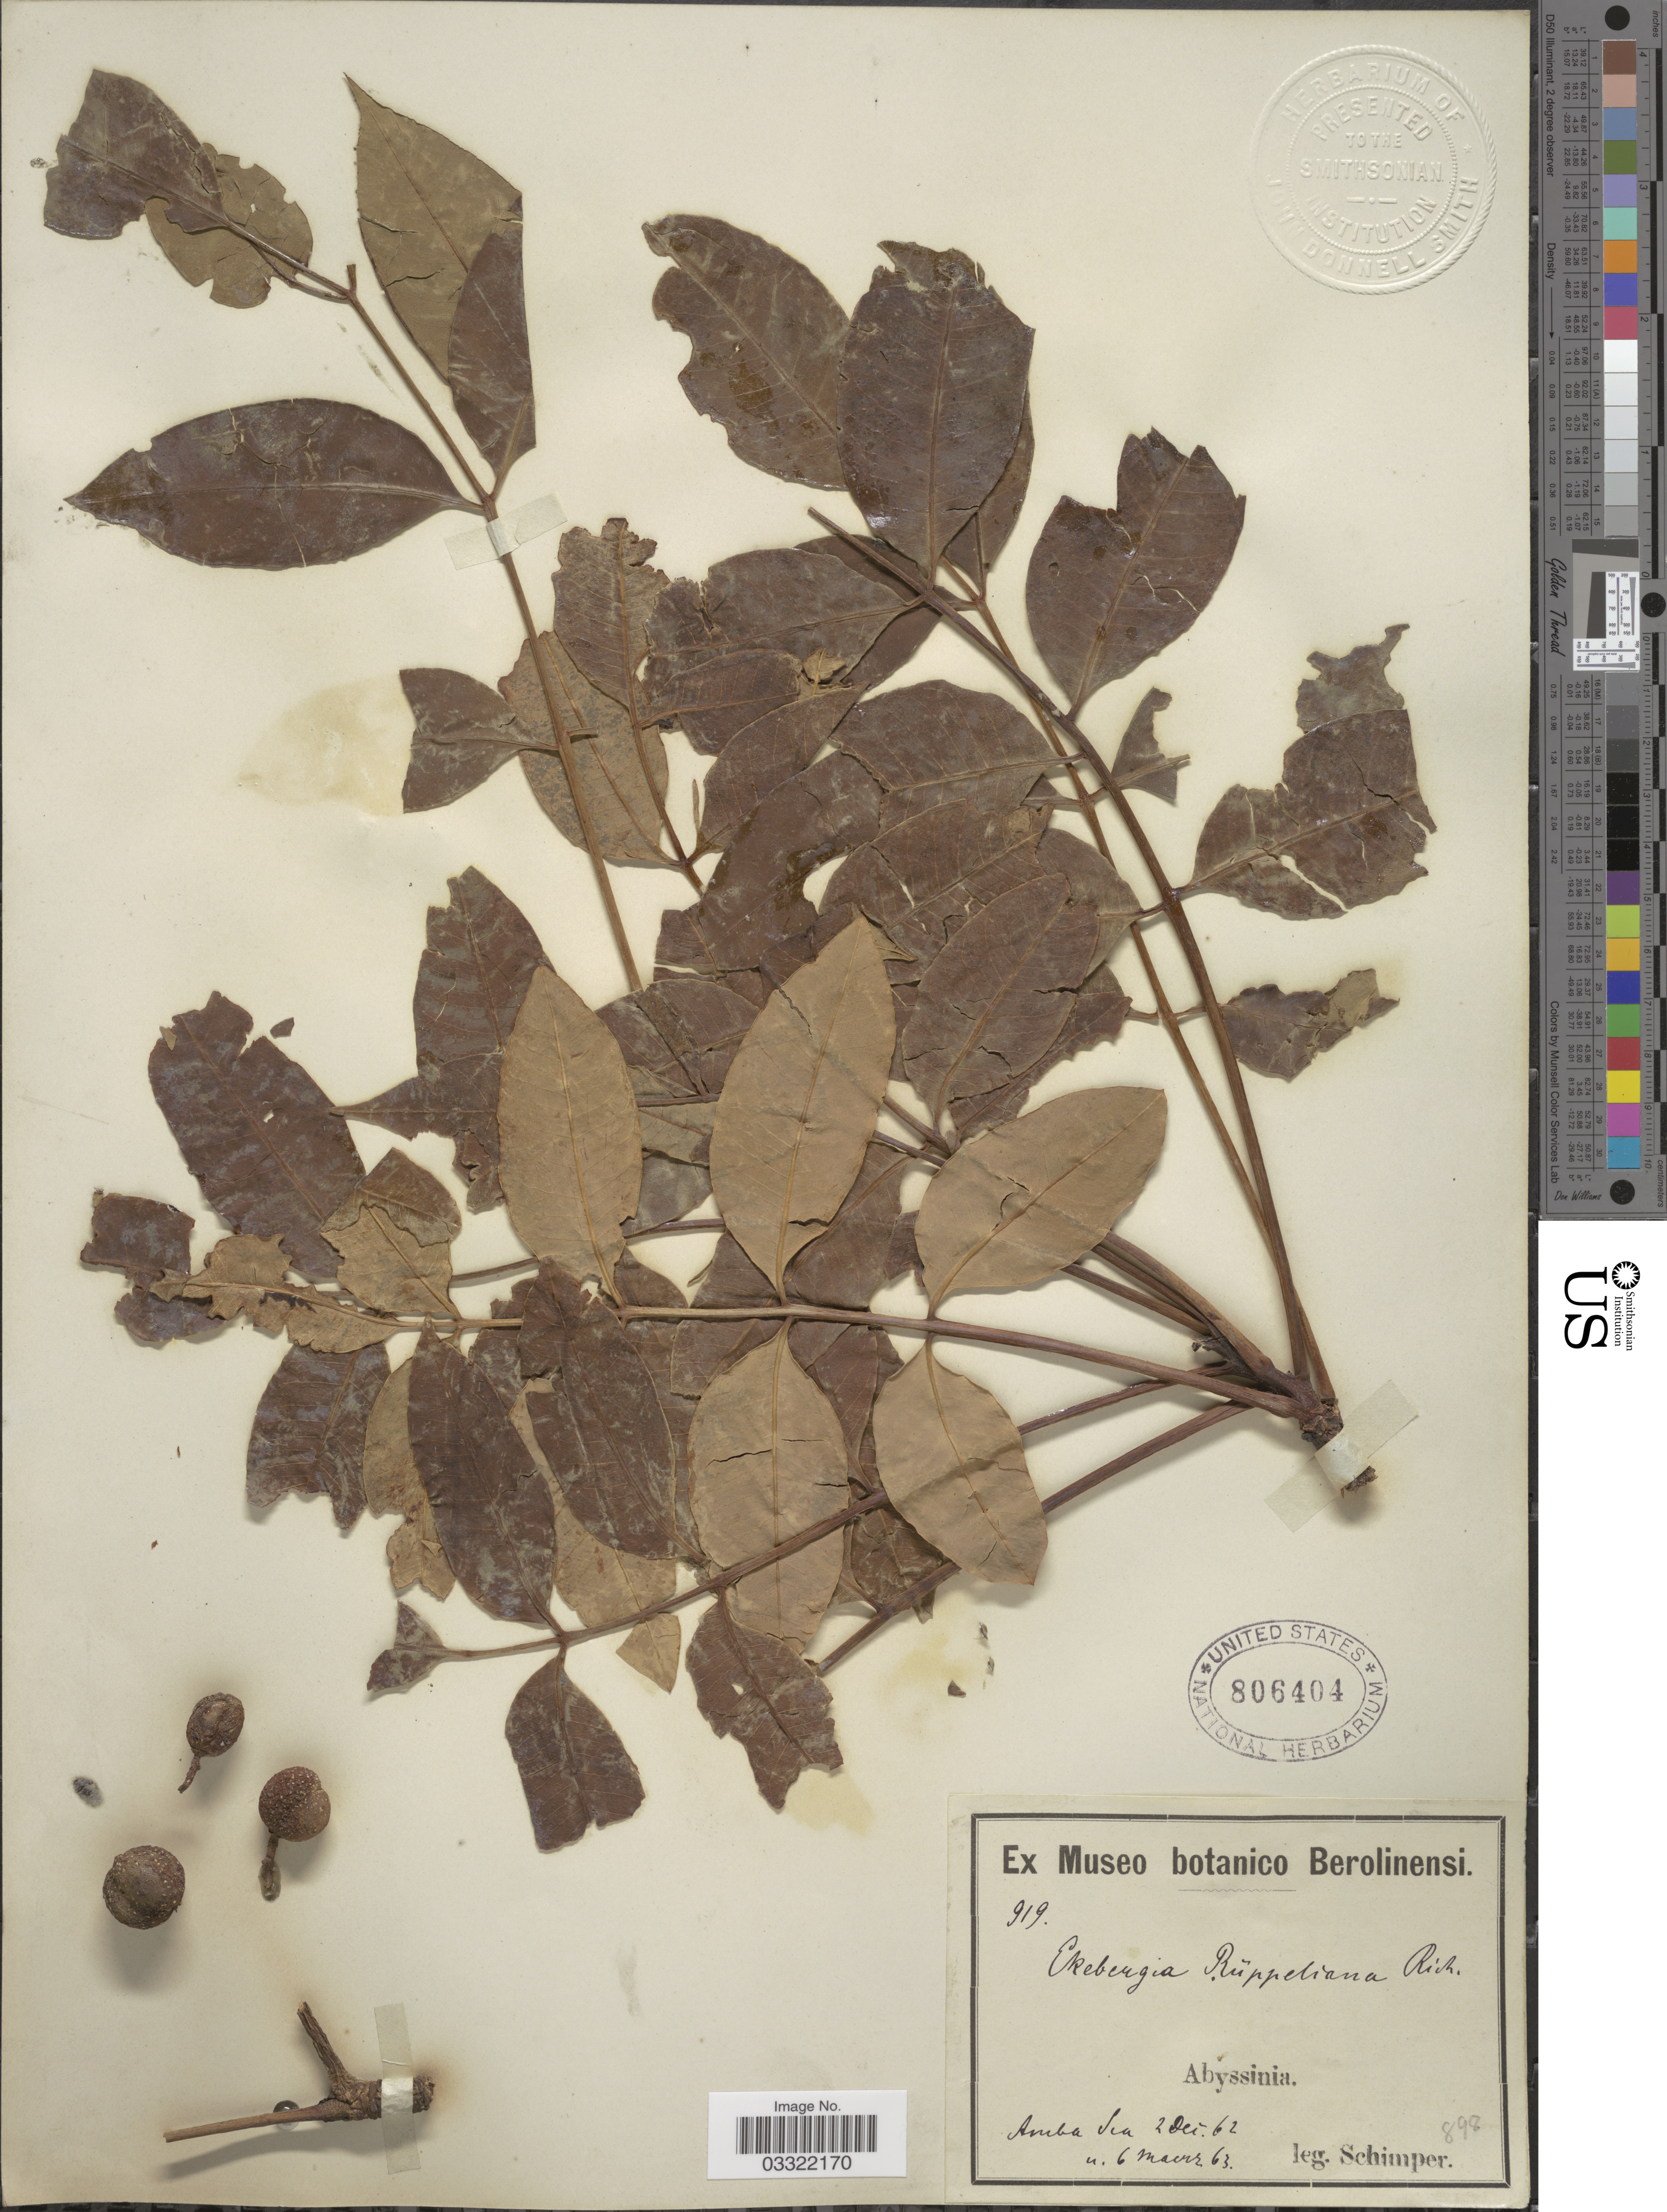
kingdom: Plantae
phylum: Tracheophyta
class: Magnoliopsida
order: Sapindales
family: Meliaceae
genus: Ekebergia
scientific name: Ekebergia rueppelliana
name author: (Fresen.) A. Rich.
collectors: -. Schimper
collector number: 919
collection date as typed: Transcribed d/m/y: 2/12/62 to 6/3/63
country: Ethiopia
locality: Amba Sea. Abyssinia.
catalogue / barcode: US 806404